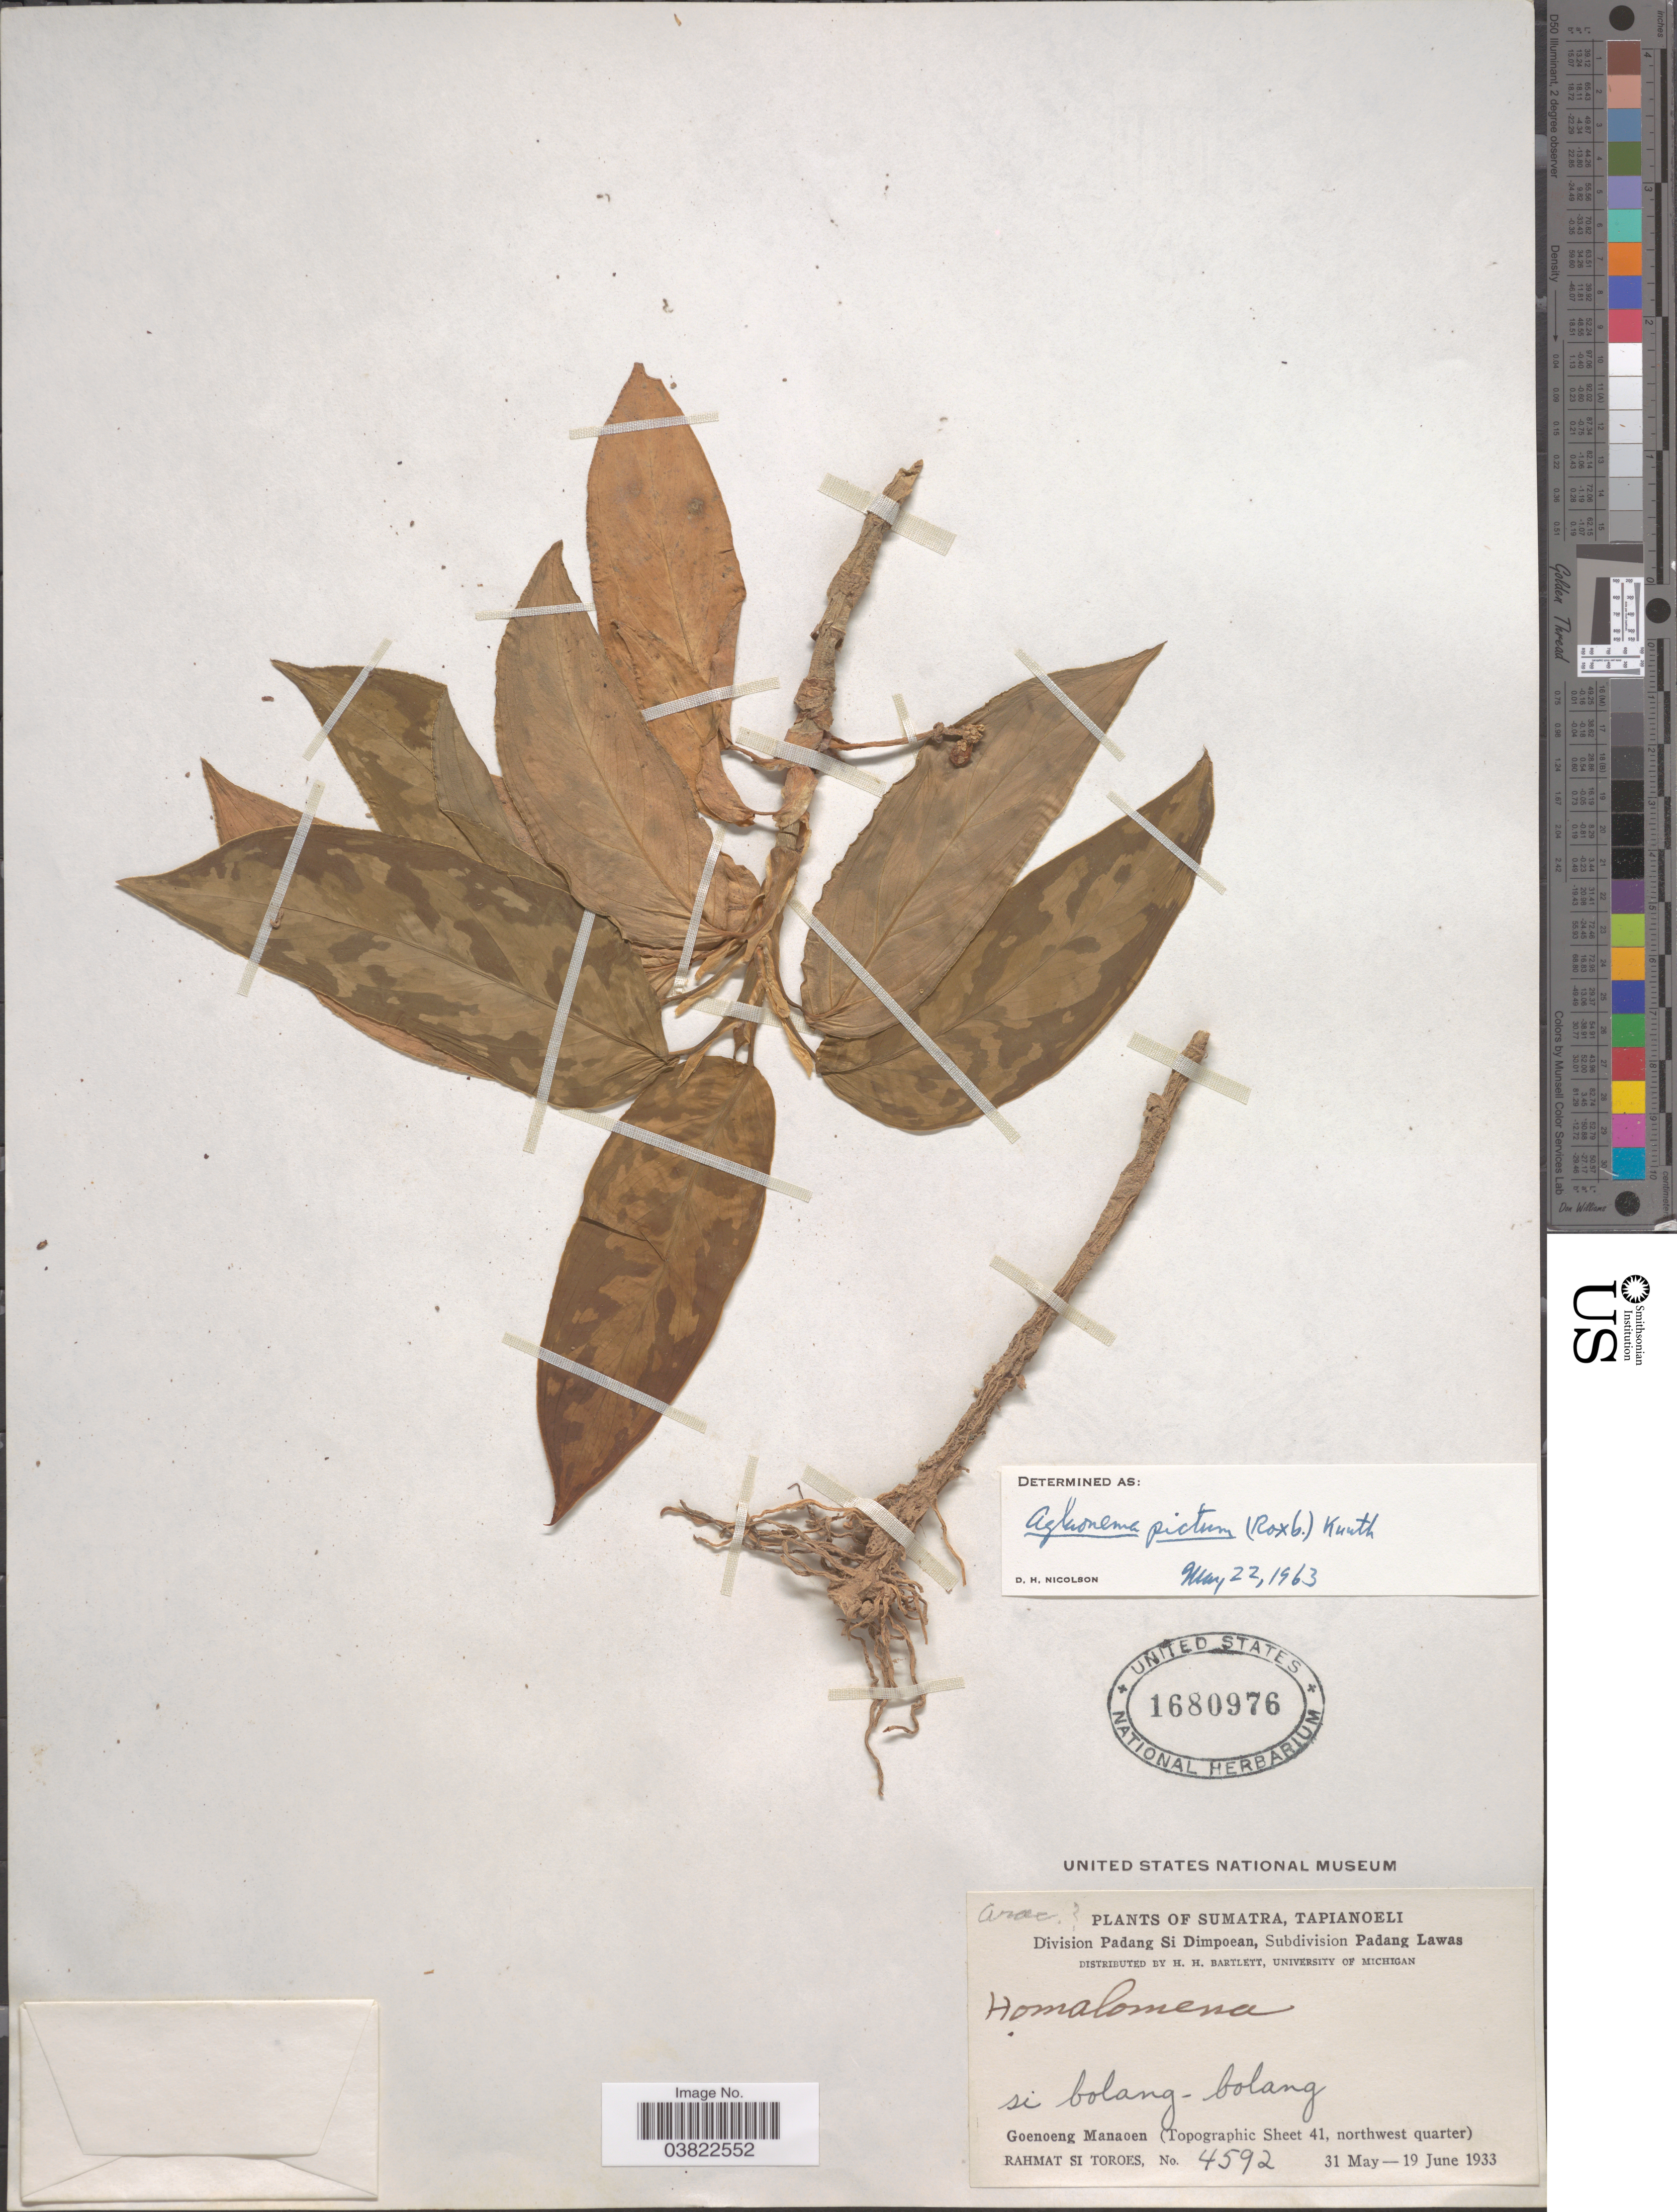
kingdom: Plantae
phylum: Tracheophyta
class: Liliopsida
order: Alismatales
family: Araceae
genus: Aglaonema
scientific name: Aglaonema pictum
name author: (Roxb.) Kunth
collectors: Rahmat Si Boeea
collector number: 4592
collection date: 1933-05-31/1933-06-19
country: Indonesia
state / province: Sumatra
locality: Tapianoeli. Division Padang Si Dimpoean, Subdivision Padang Lawas. Goenoeng Manaoen (Topographic Sheet 41, northwest quarter).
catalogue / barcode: US 1680976